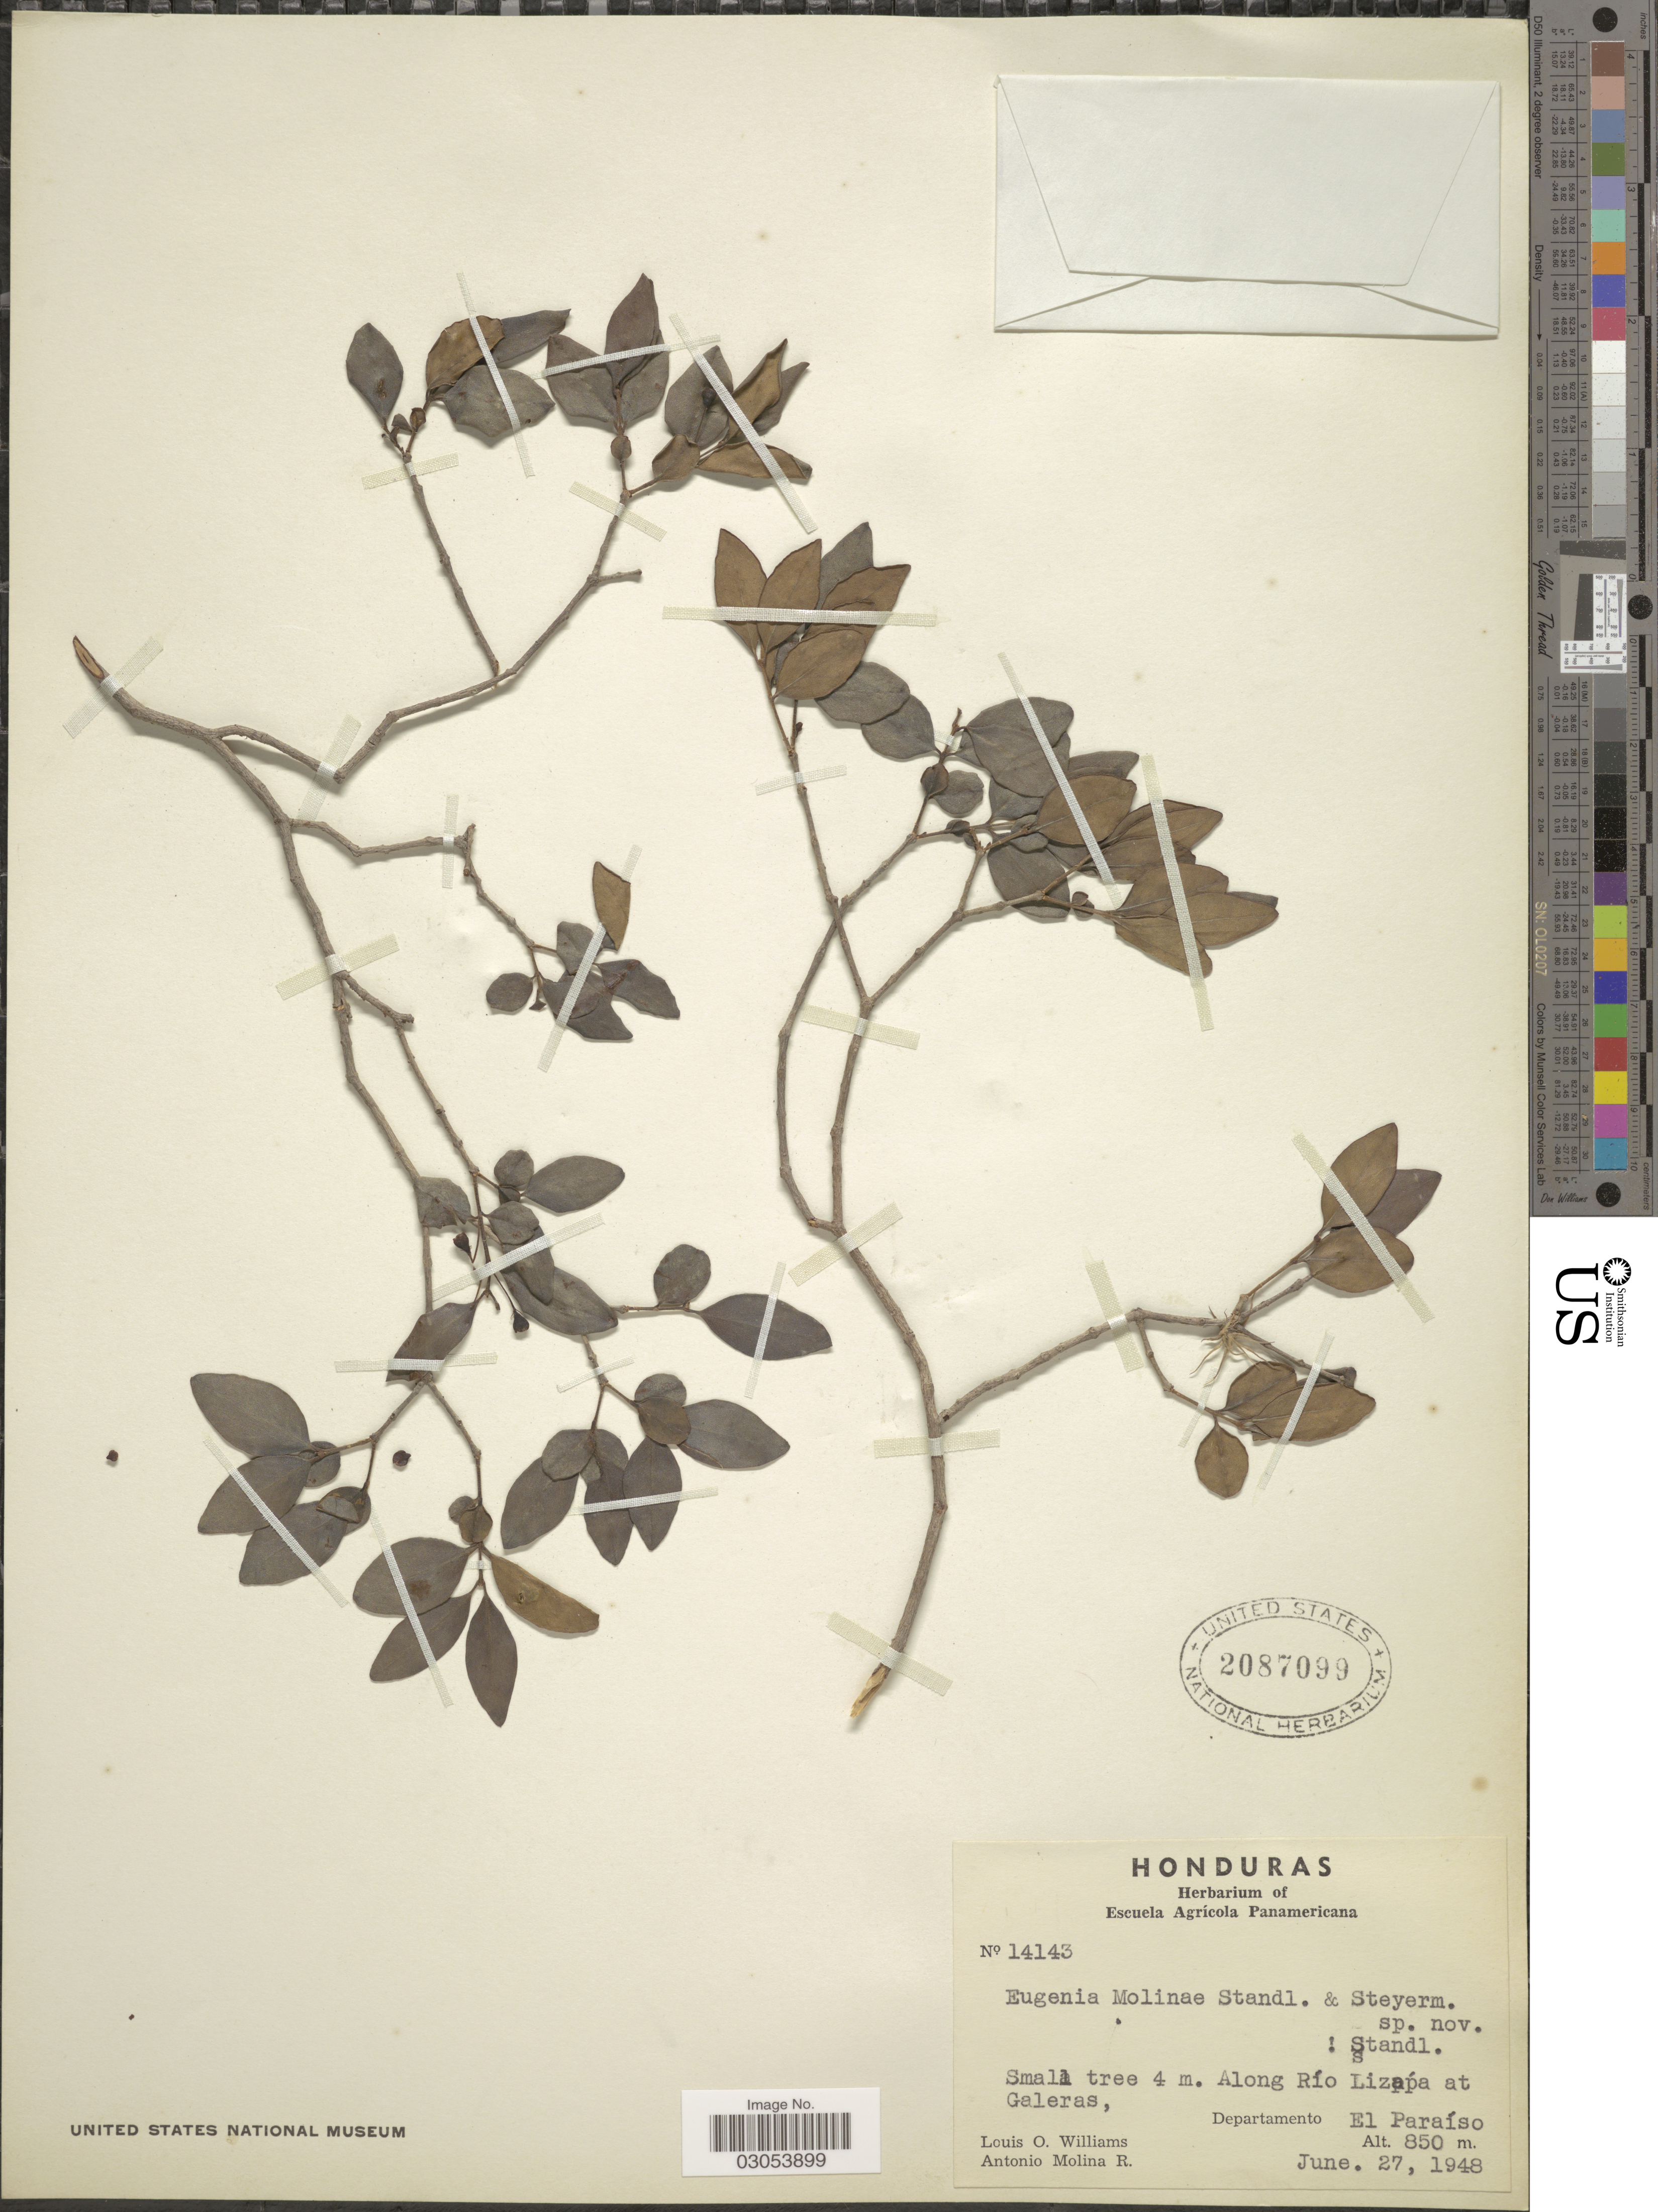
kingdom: Plantae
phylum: Tracheophyta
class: Magnoliopsida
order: Myrtales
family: Myrtaceae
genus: Eugenia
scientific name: Eugenia molinae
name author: Barrie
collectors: L. O. Williams & A. Molina R.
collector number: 14143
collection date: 1948-06-27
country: Honduras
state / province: El Paraíso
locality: Along Río Lizapá at Galeras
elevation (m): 850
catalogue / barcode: US 2087099